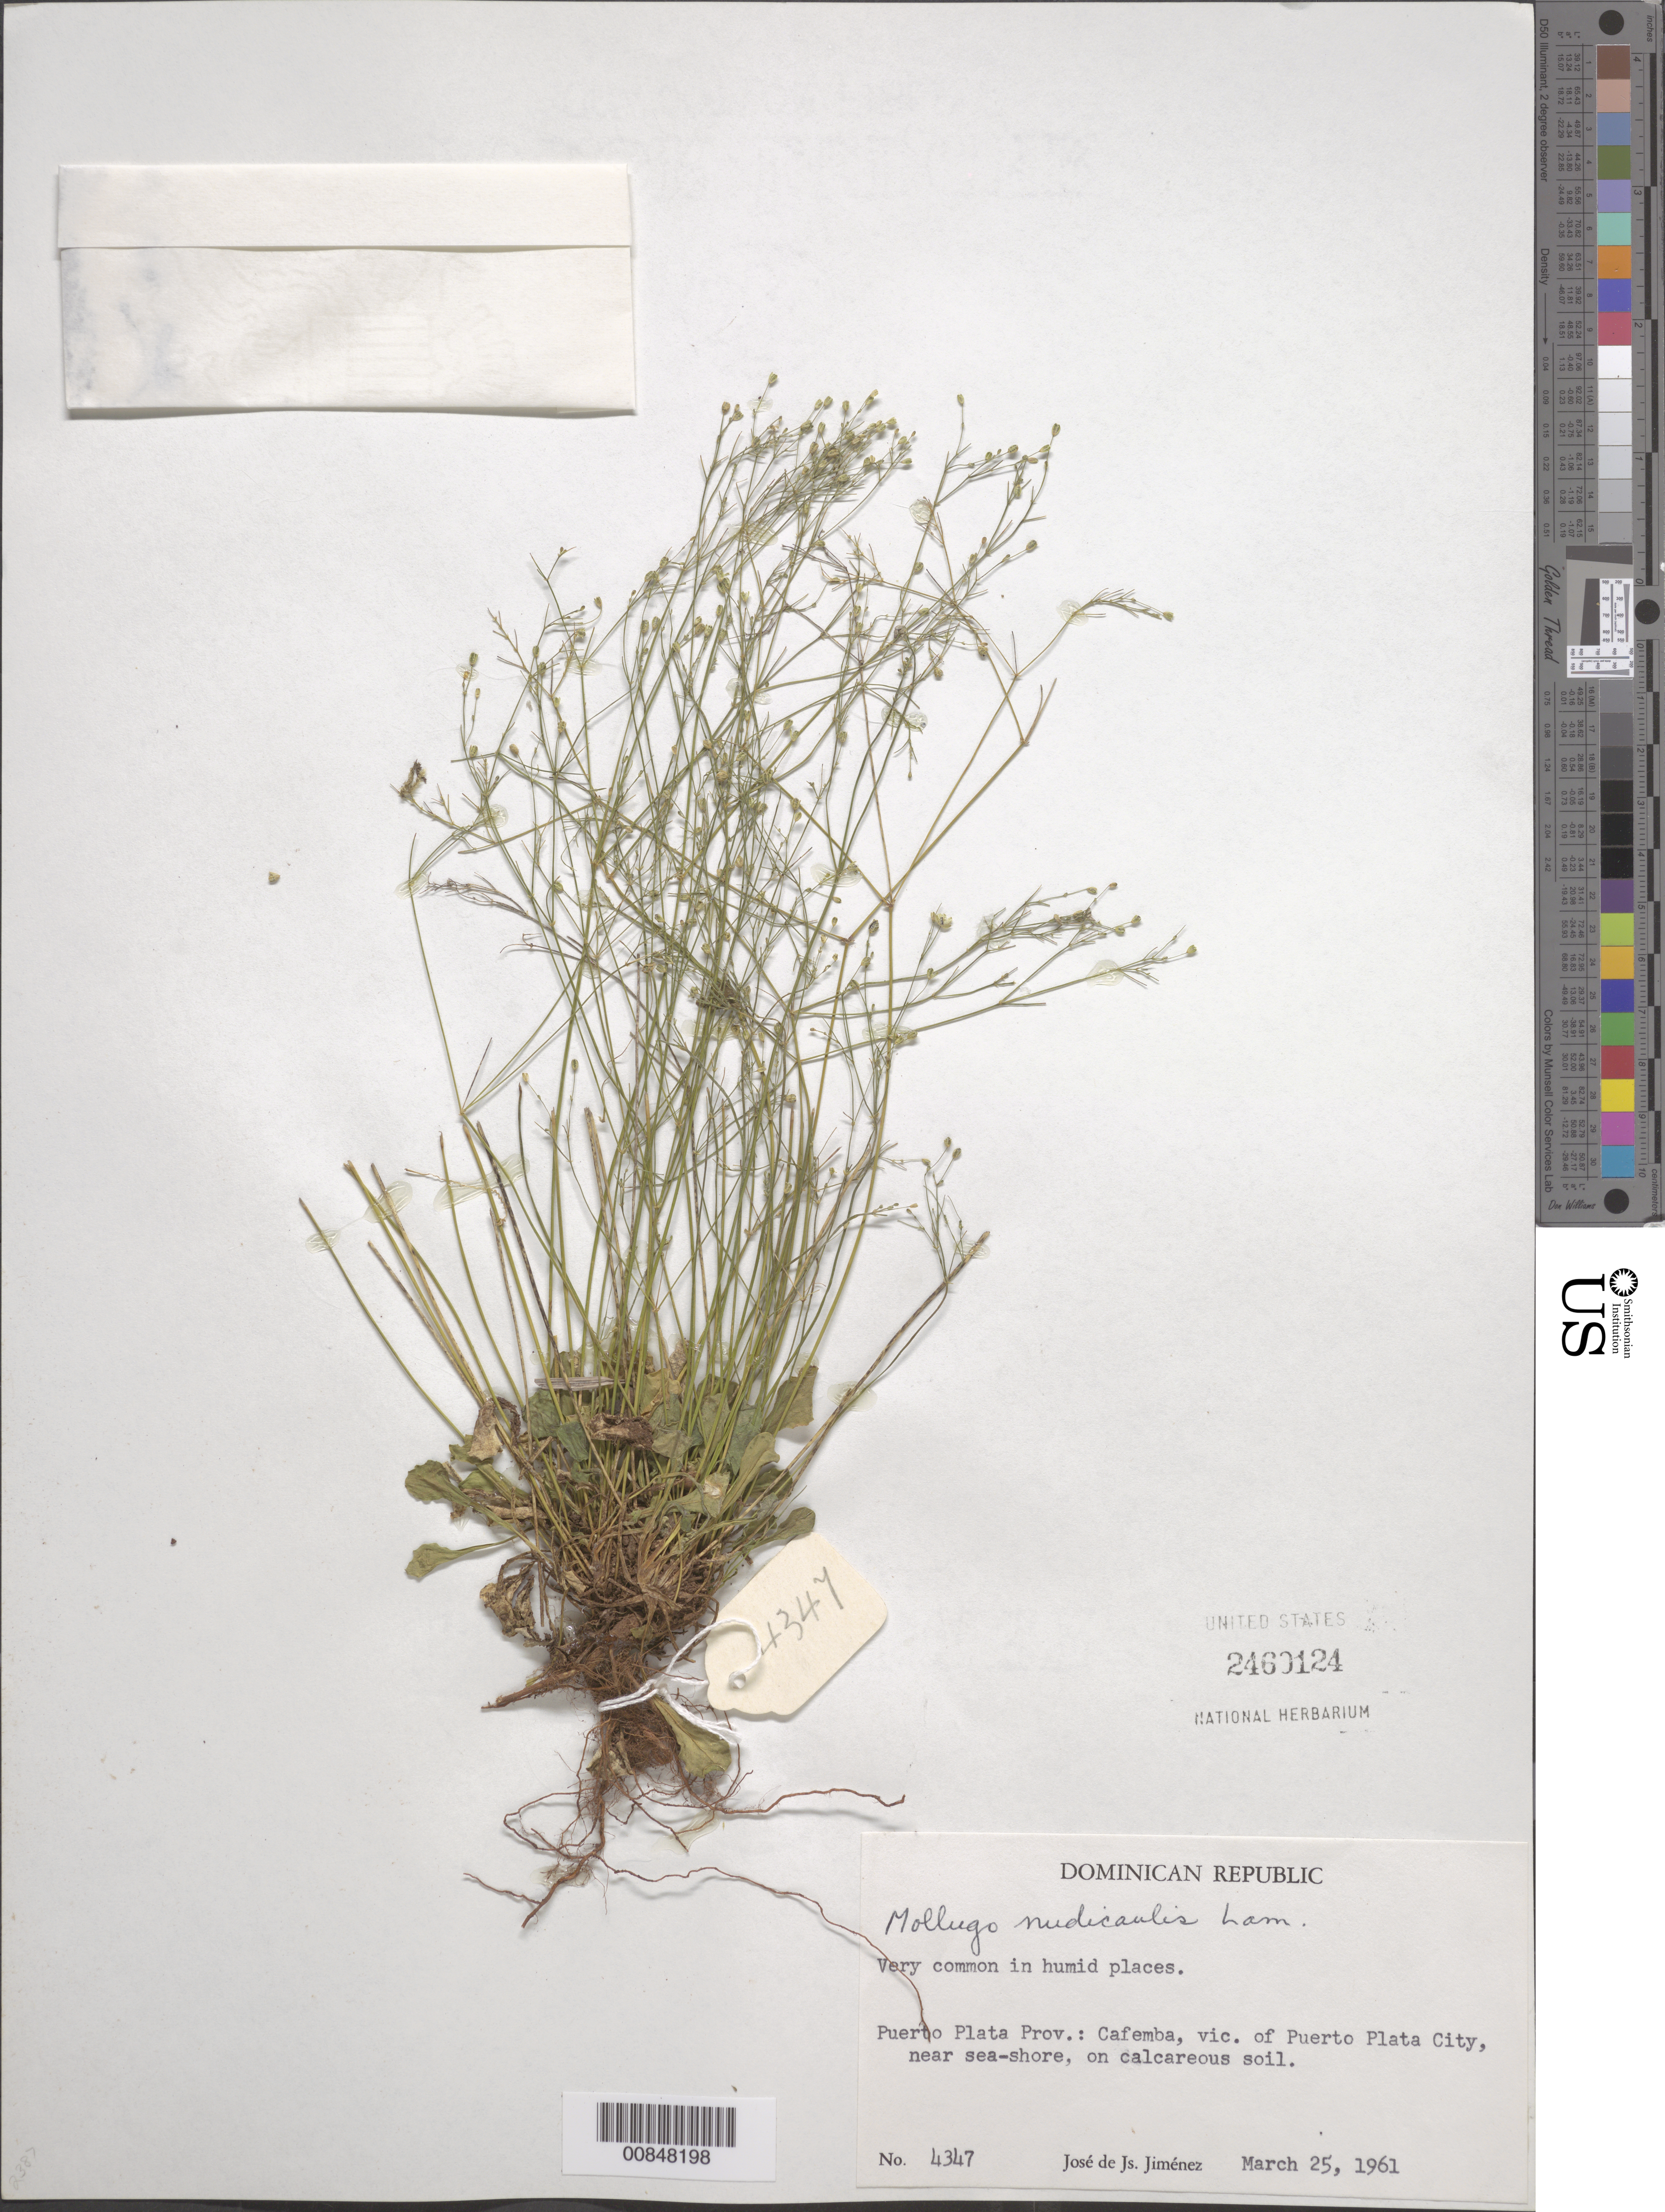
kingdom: Plantae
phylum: Tracheophyta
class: Magnoliopsida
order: Caryophyllales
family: Molluginaceae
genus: Paramollugo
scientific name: Paramollugo spathulata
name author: (Sw.) Sukhor.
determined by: Strong, Mark T., (BOT), Smithsonian Institution - National Museum of Natural History (UNITED STATES)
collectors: J. J. Jiménez Almonte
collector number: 4347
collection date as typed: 25 Mar 1961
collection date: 1961-03-25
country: Dominican Republic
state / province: Puerto Plata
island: Hispaniola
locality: Cafemba, vicinity of Puerto Plata city.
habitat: Near sea-shore, on calcareous soil. Very common in humid places.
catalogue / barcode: US 2460124